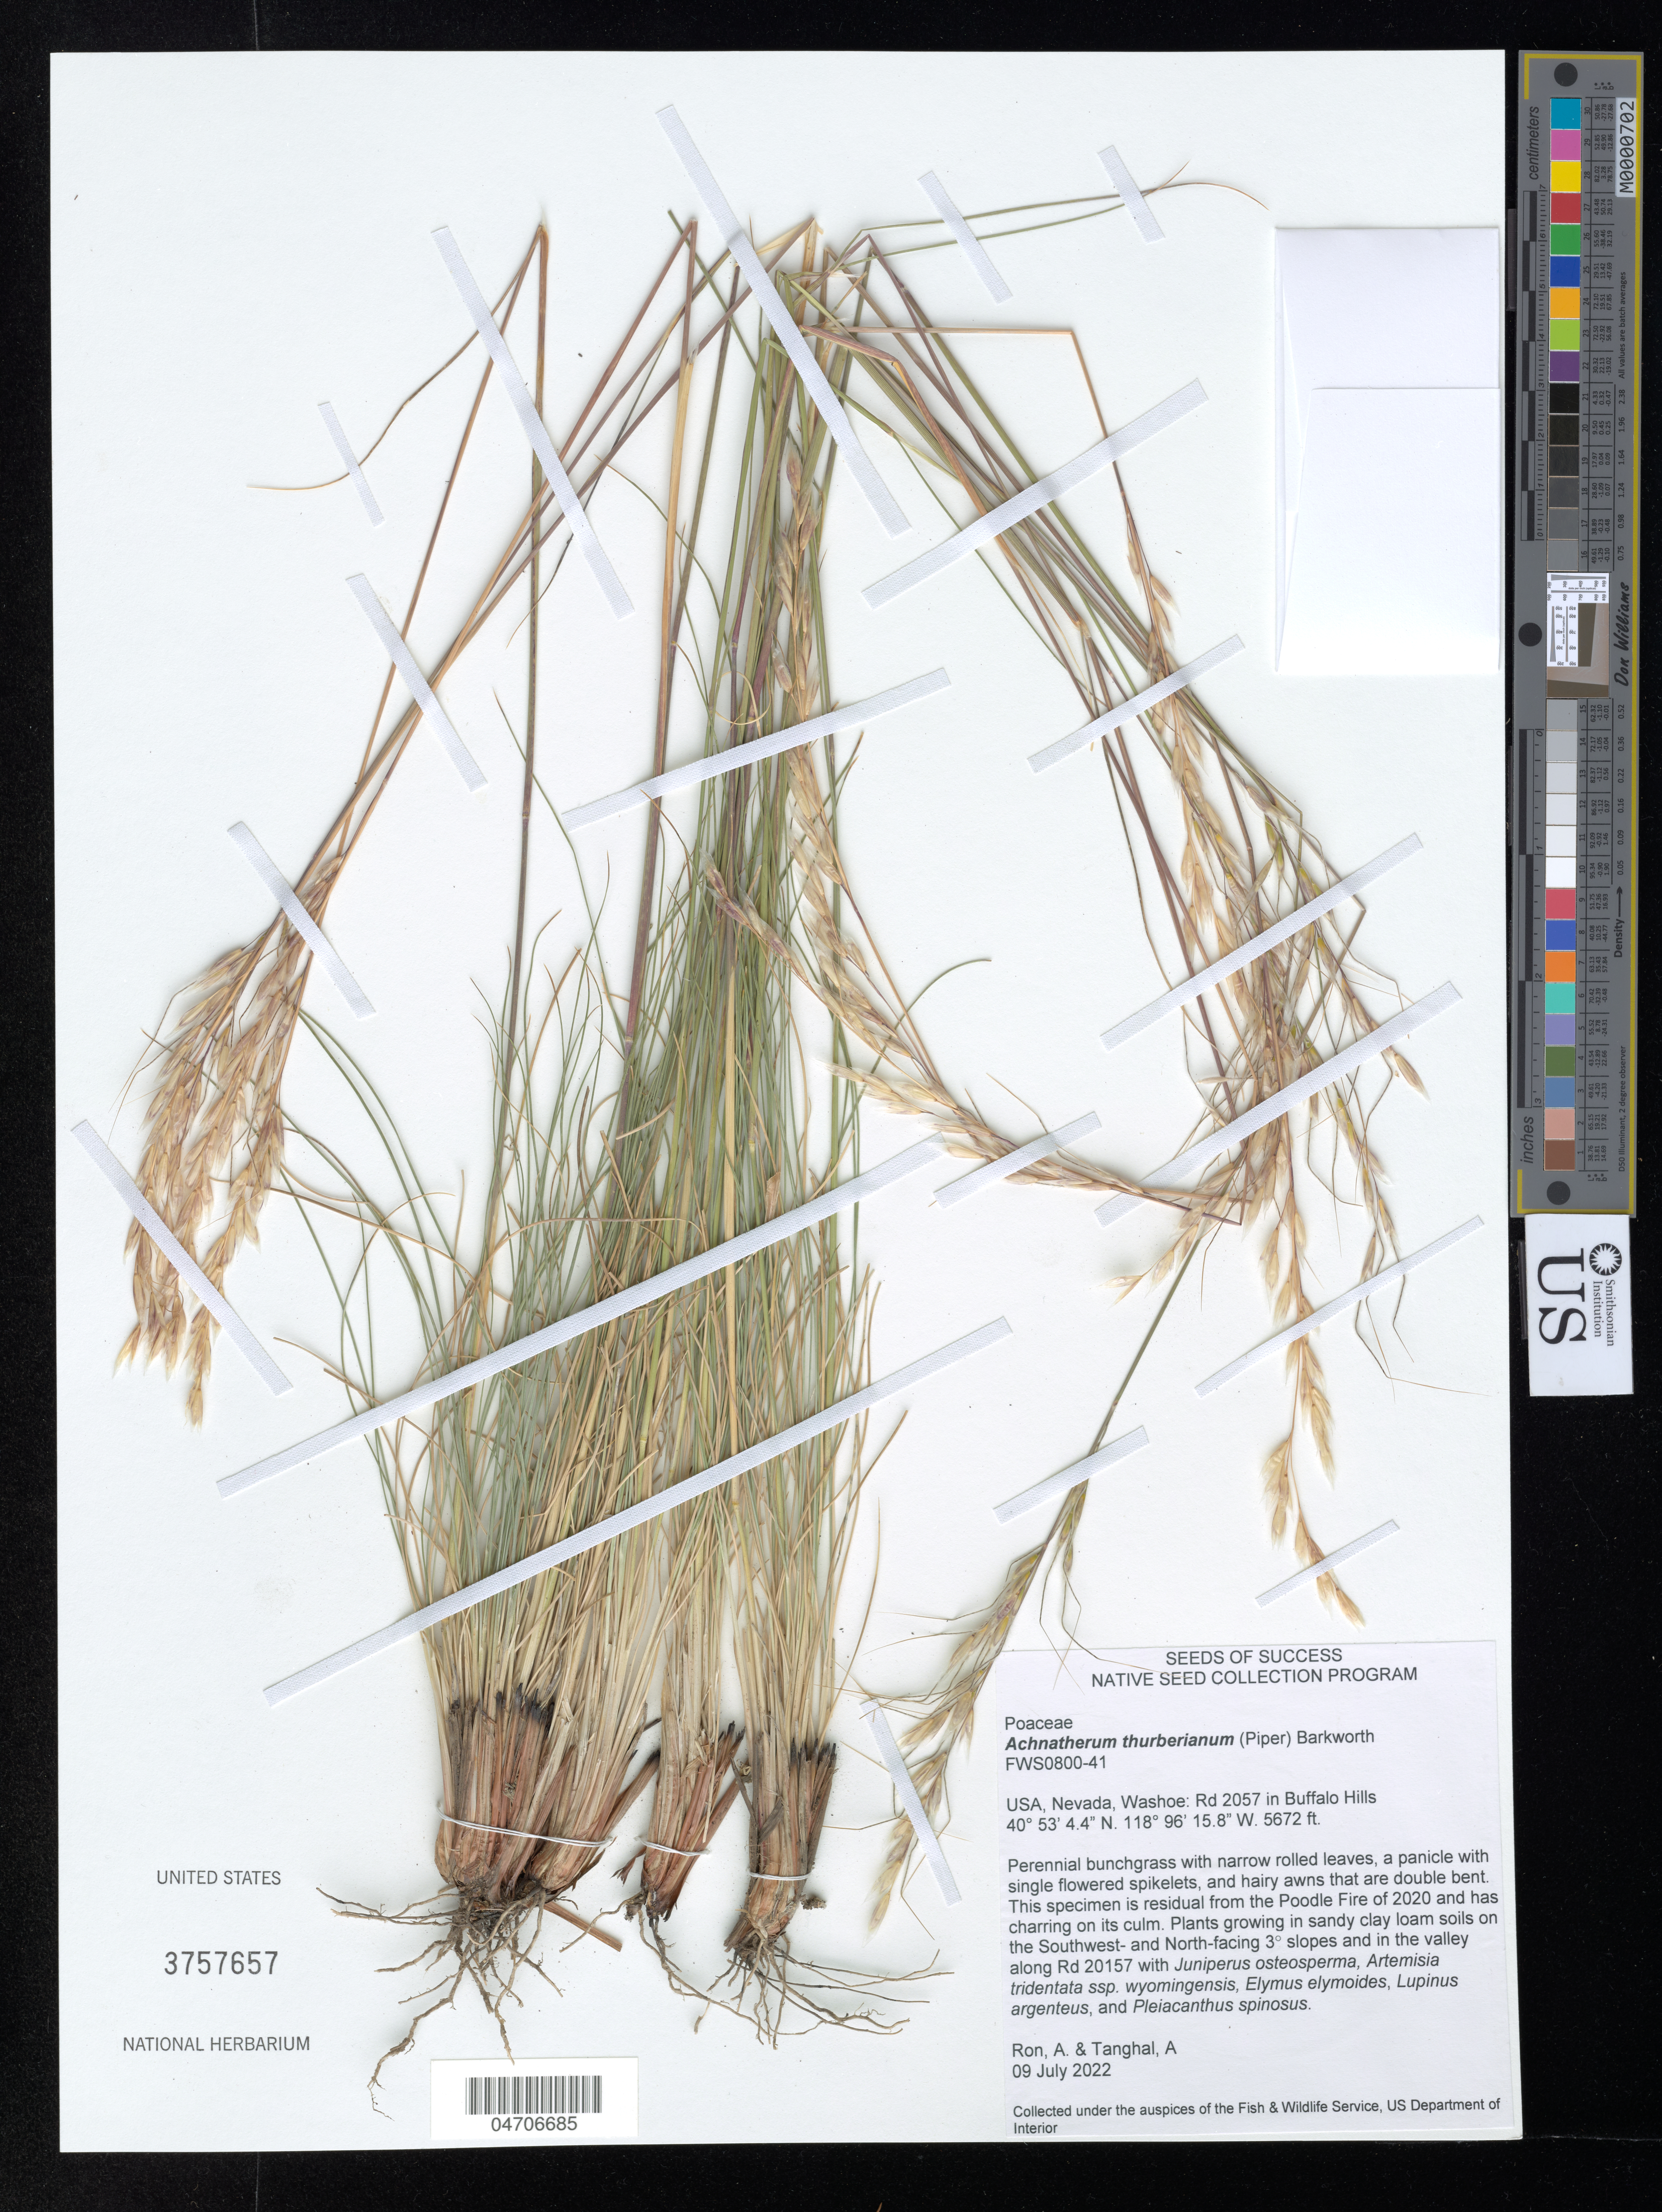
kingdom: Plantae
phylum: Tracheophyta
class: Liliopsida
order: Poales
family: Poaceae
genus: Achnatherum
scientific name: Achnatherum thurberianum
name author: (Piper) Barkworth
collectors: A. Ron & A. Tanghal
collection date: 2022-07-09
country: United States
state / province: Nevada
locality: Washoe: Rd 2057 in Buffalo Hills.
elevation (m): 1729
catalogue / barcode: US 3757657